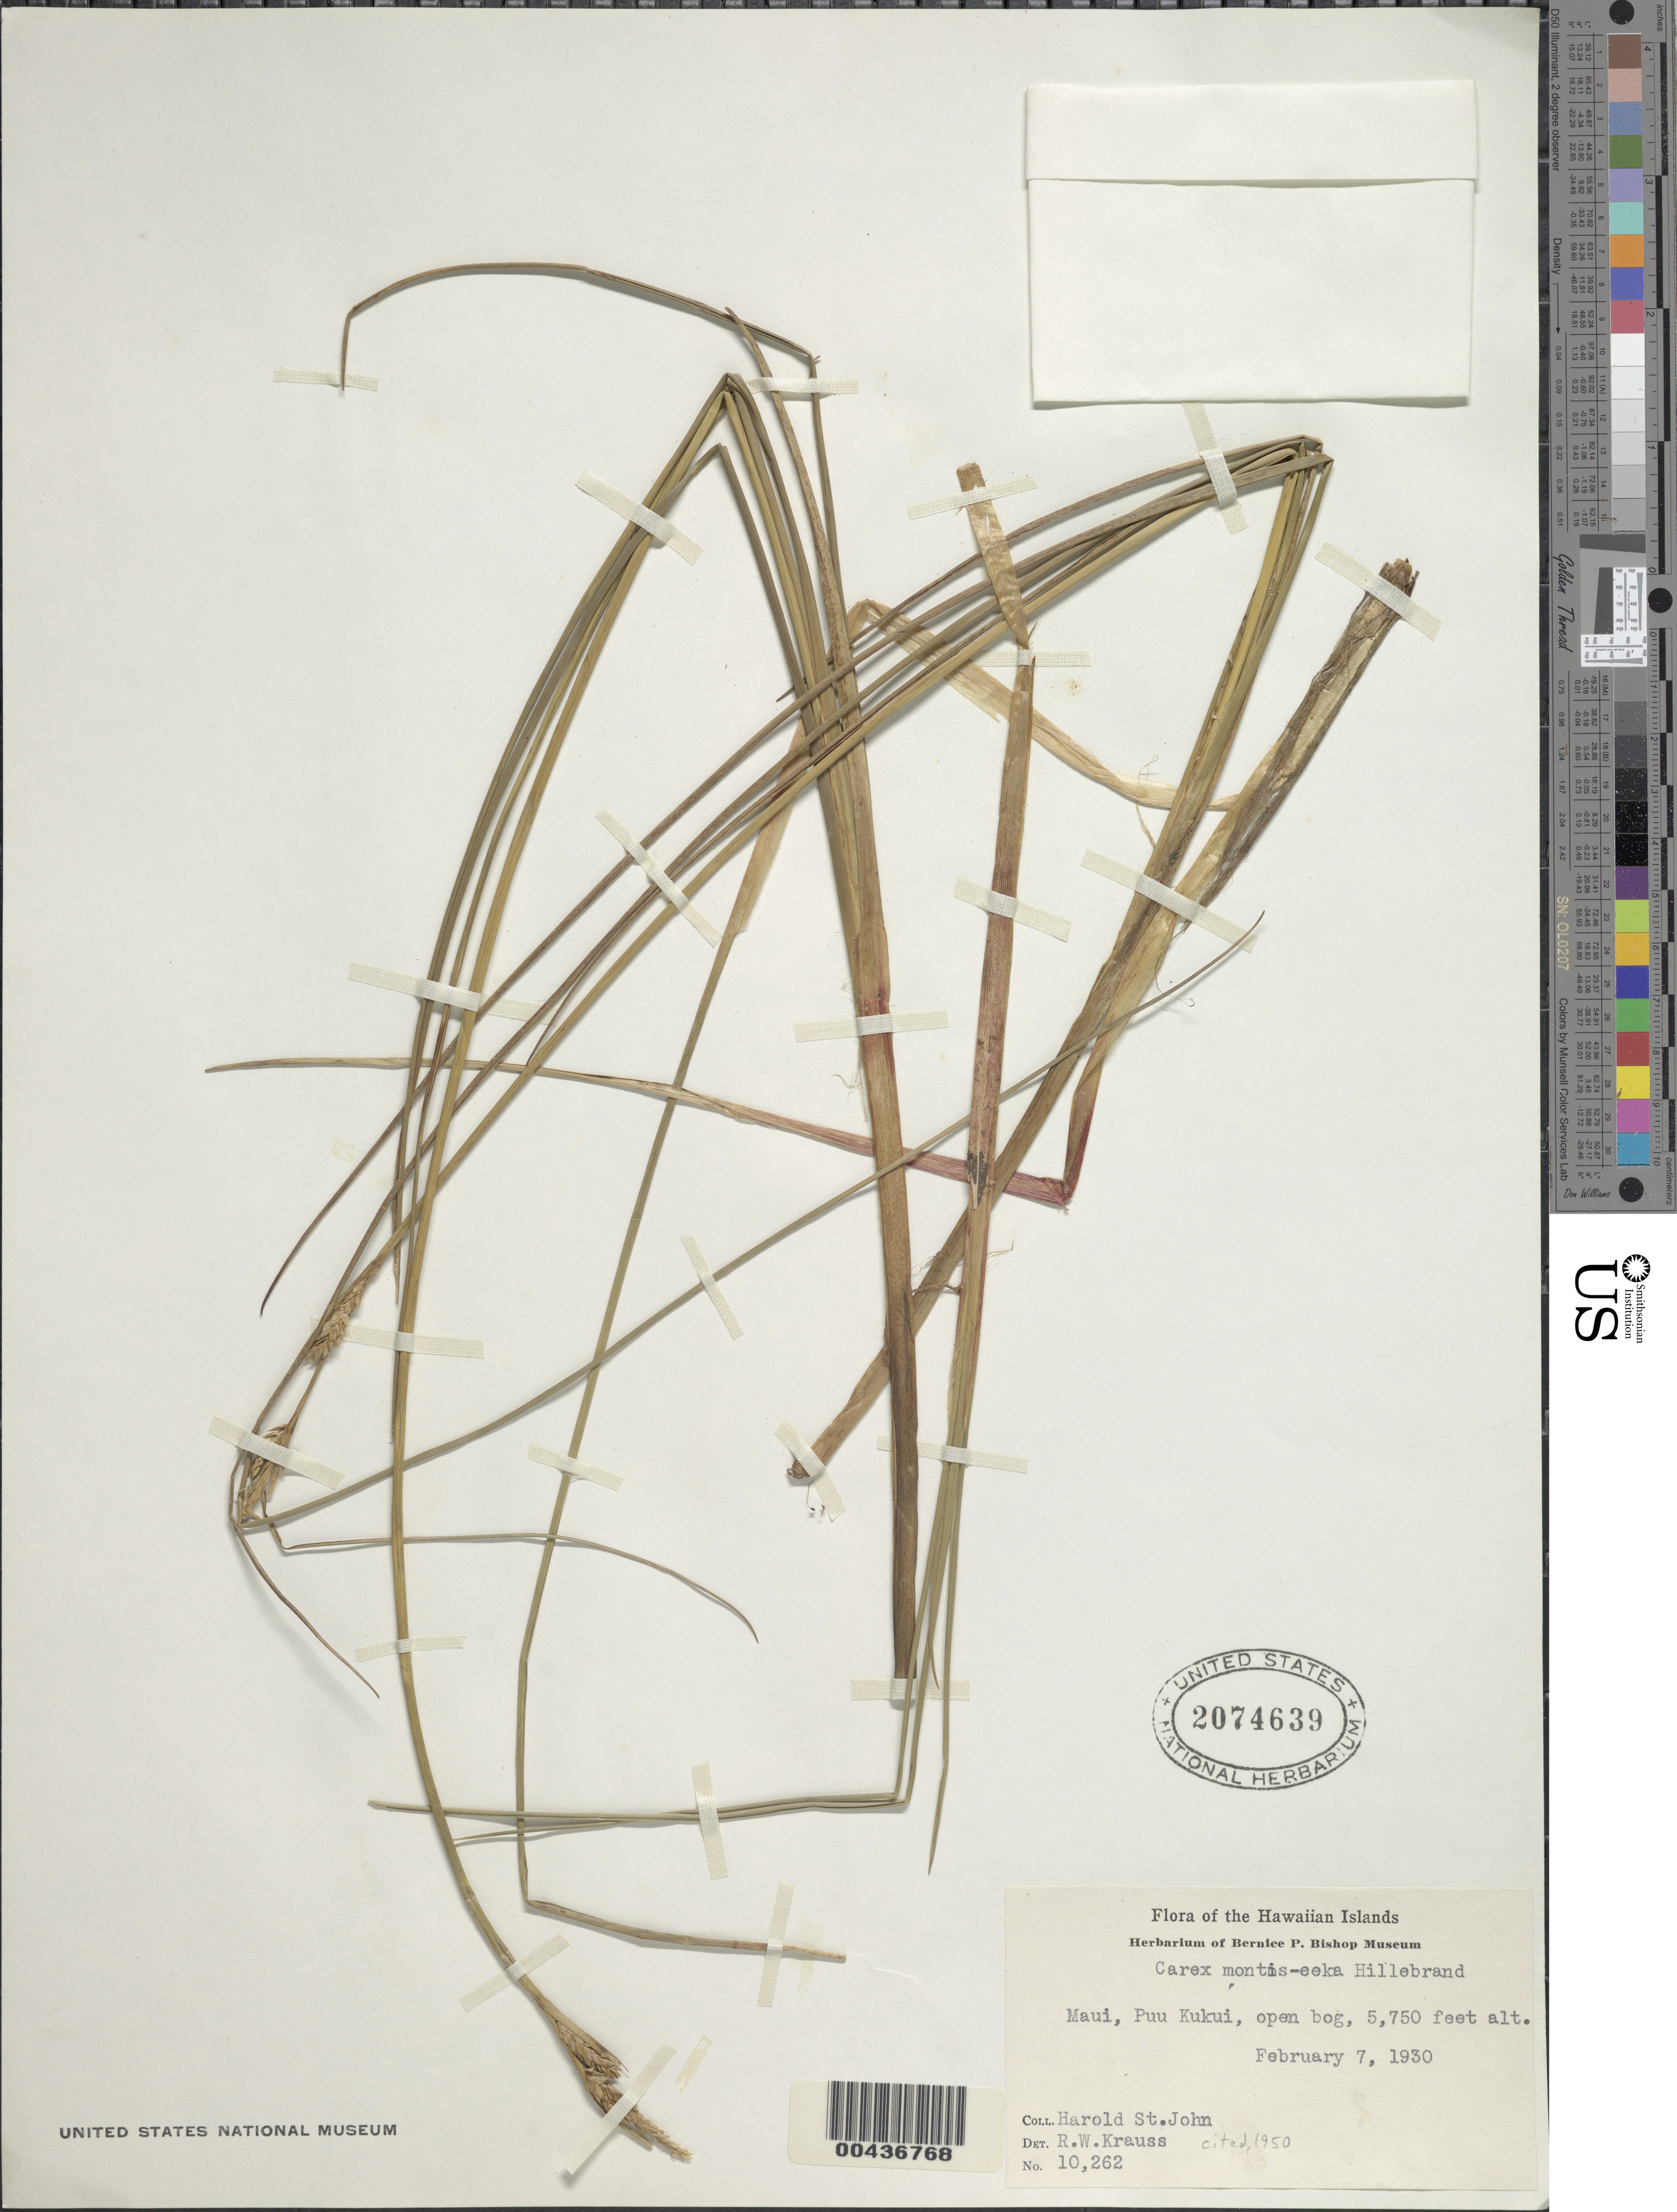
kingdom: Plantae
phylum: Tracheophyta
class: Liliopsida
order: Poales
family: Cyperaceae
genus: Carex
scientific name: Carex montis-eeka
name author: Hillebr.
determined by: Krauss, R. W.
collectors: H. St. John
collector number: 10262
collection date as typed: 7 Feb 1930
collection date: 1930-02-07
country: United States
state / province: Hawaii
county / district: Maui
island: Maui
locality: Puu Kukui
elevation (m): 1753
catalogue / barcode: US 2074639